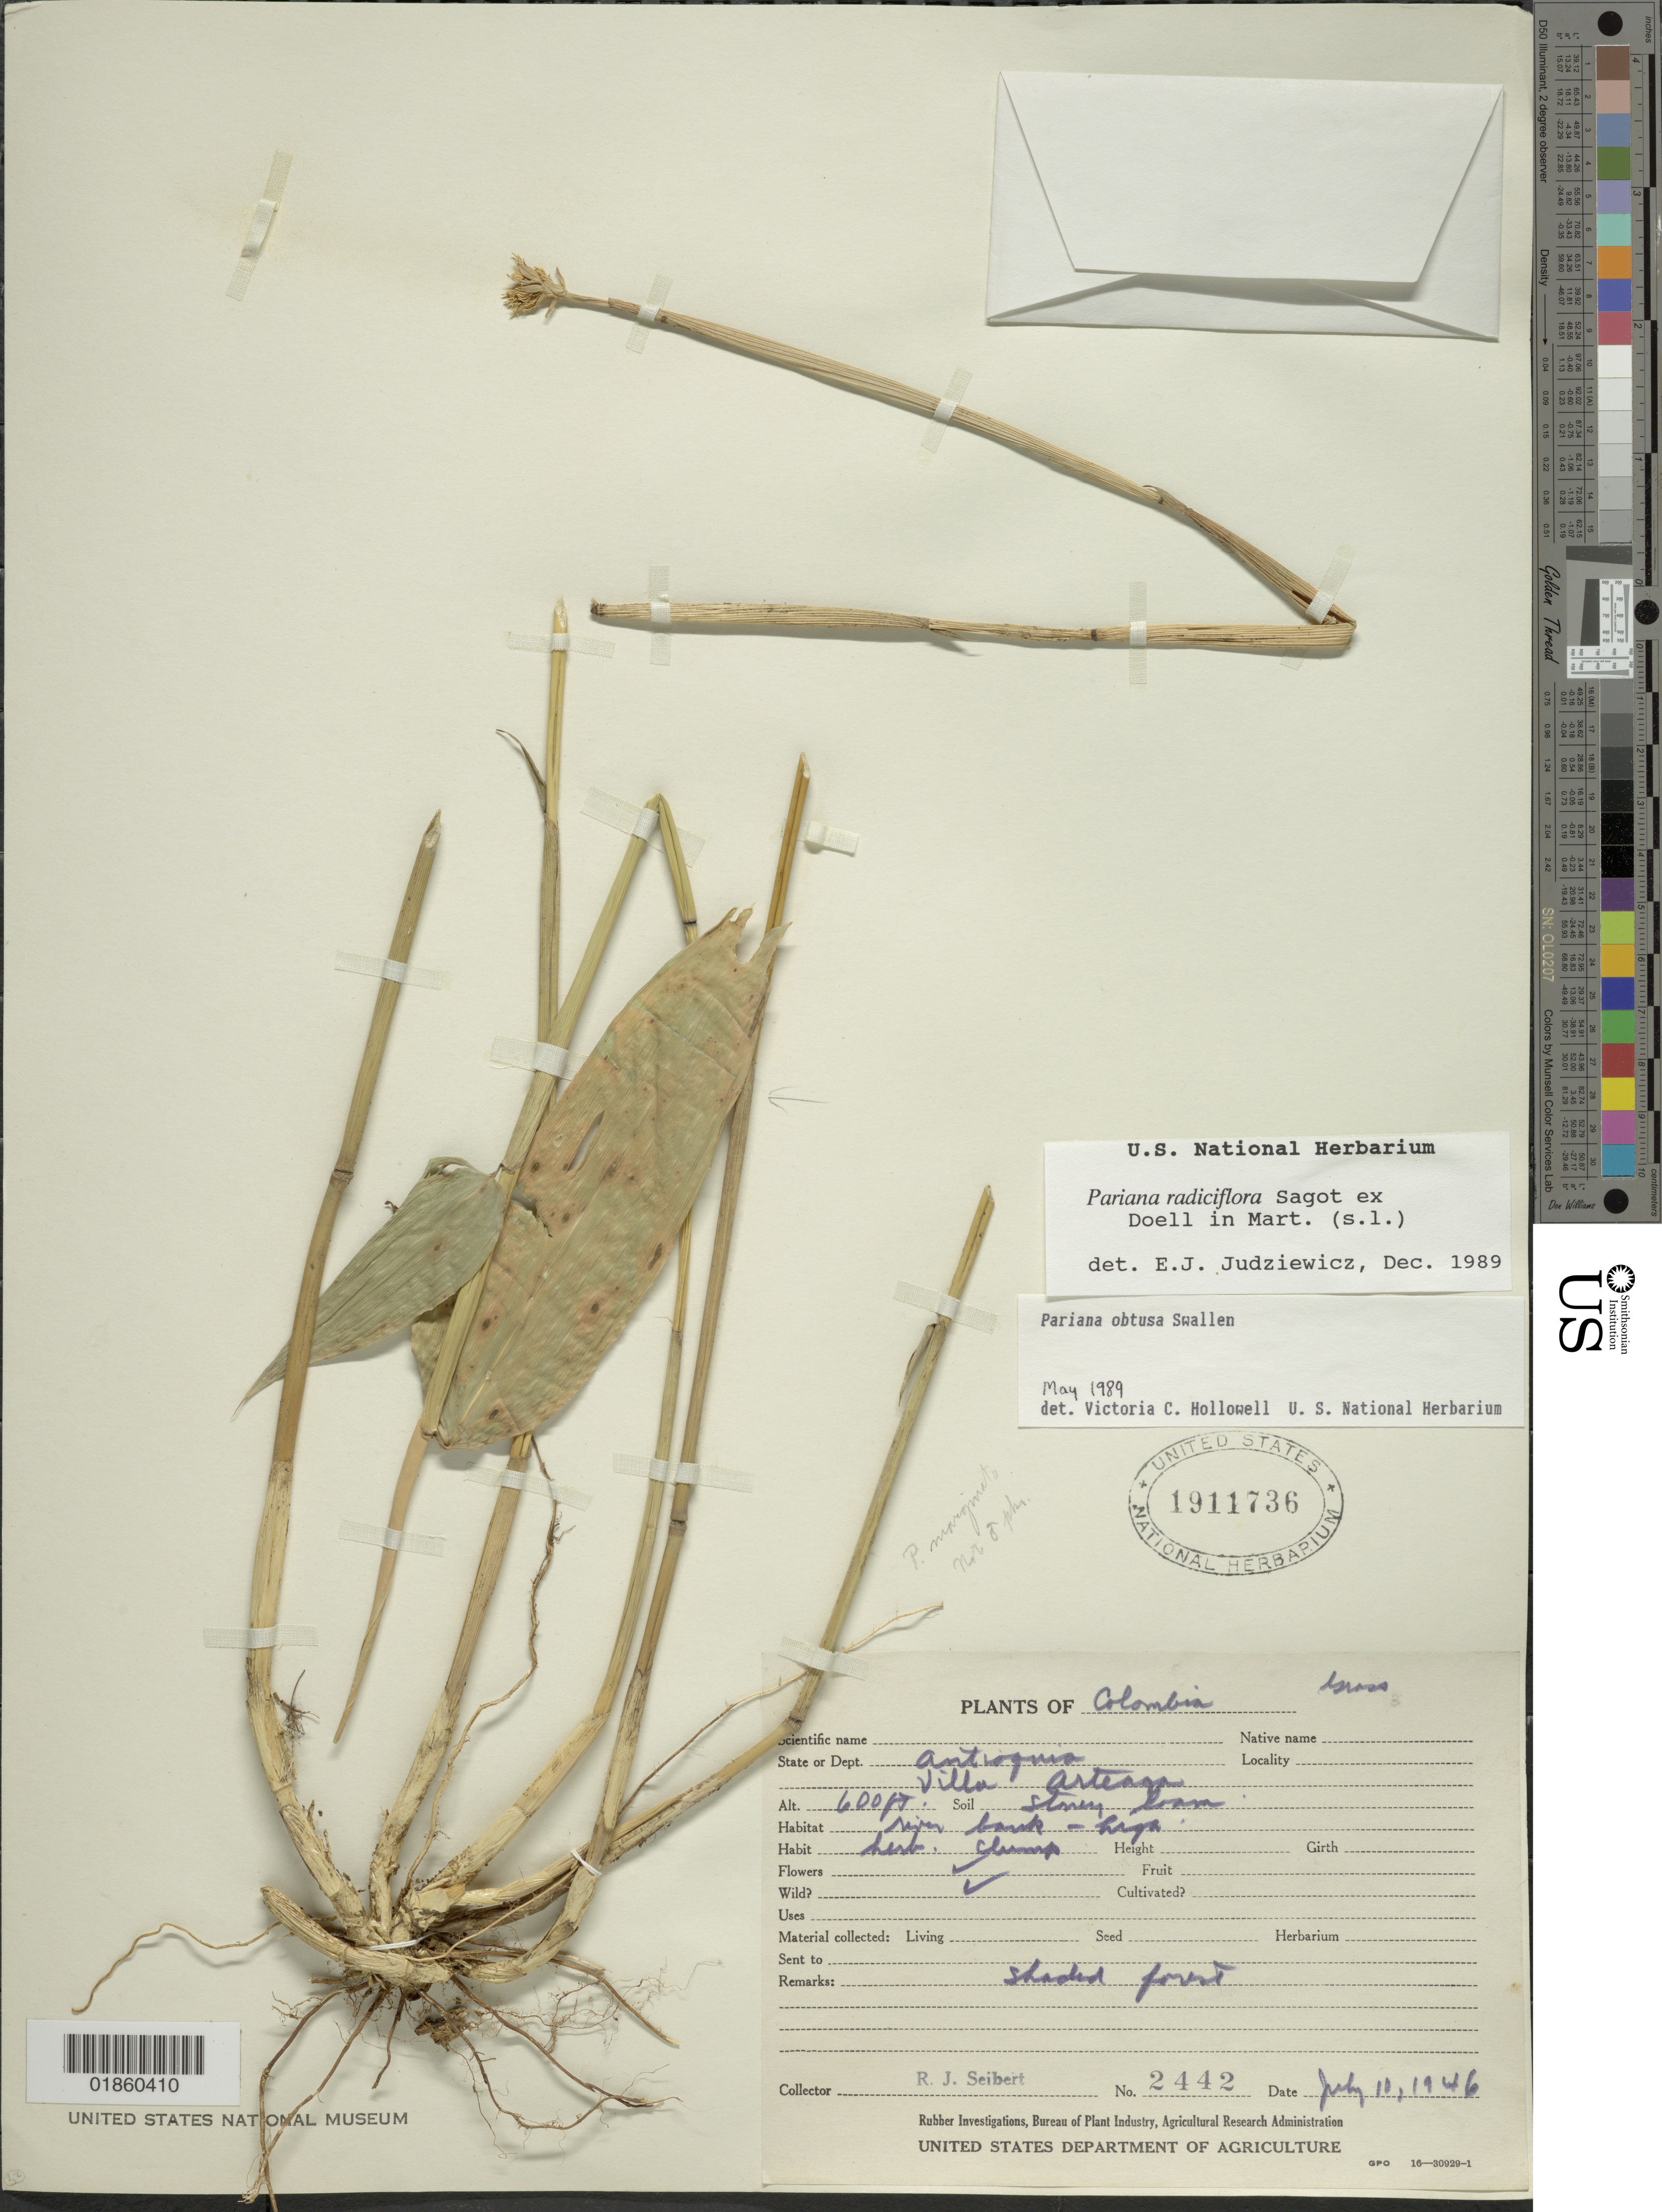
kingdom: Plantae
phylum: Tracheophyta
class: Liliopsida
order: Poales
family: Poaceae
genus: Pariana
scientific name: Pariana radiciflora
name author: Sagot ex Döll in Mart.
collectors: R. J. Seibert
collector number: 2442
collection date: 1946-07-11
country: Colombia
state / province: Antioquia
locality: Villa Arteaga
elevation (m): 600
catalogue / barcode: US 1911736